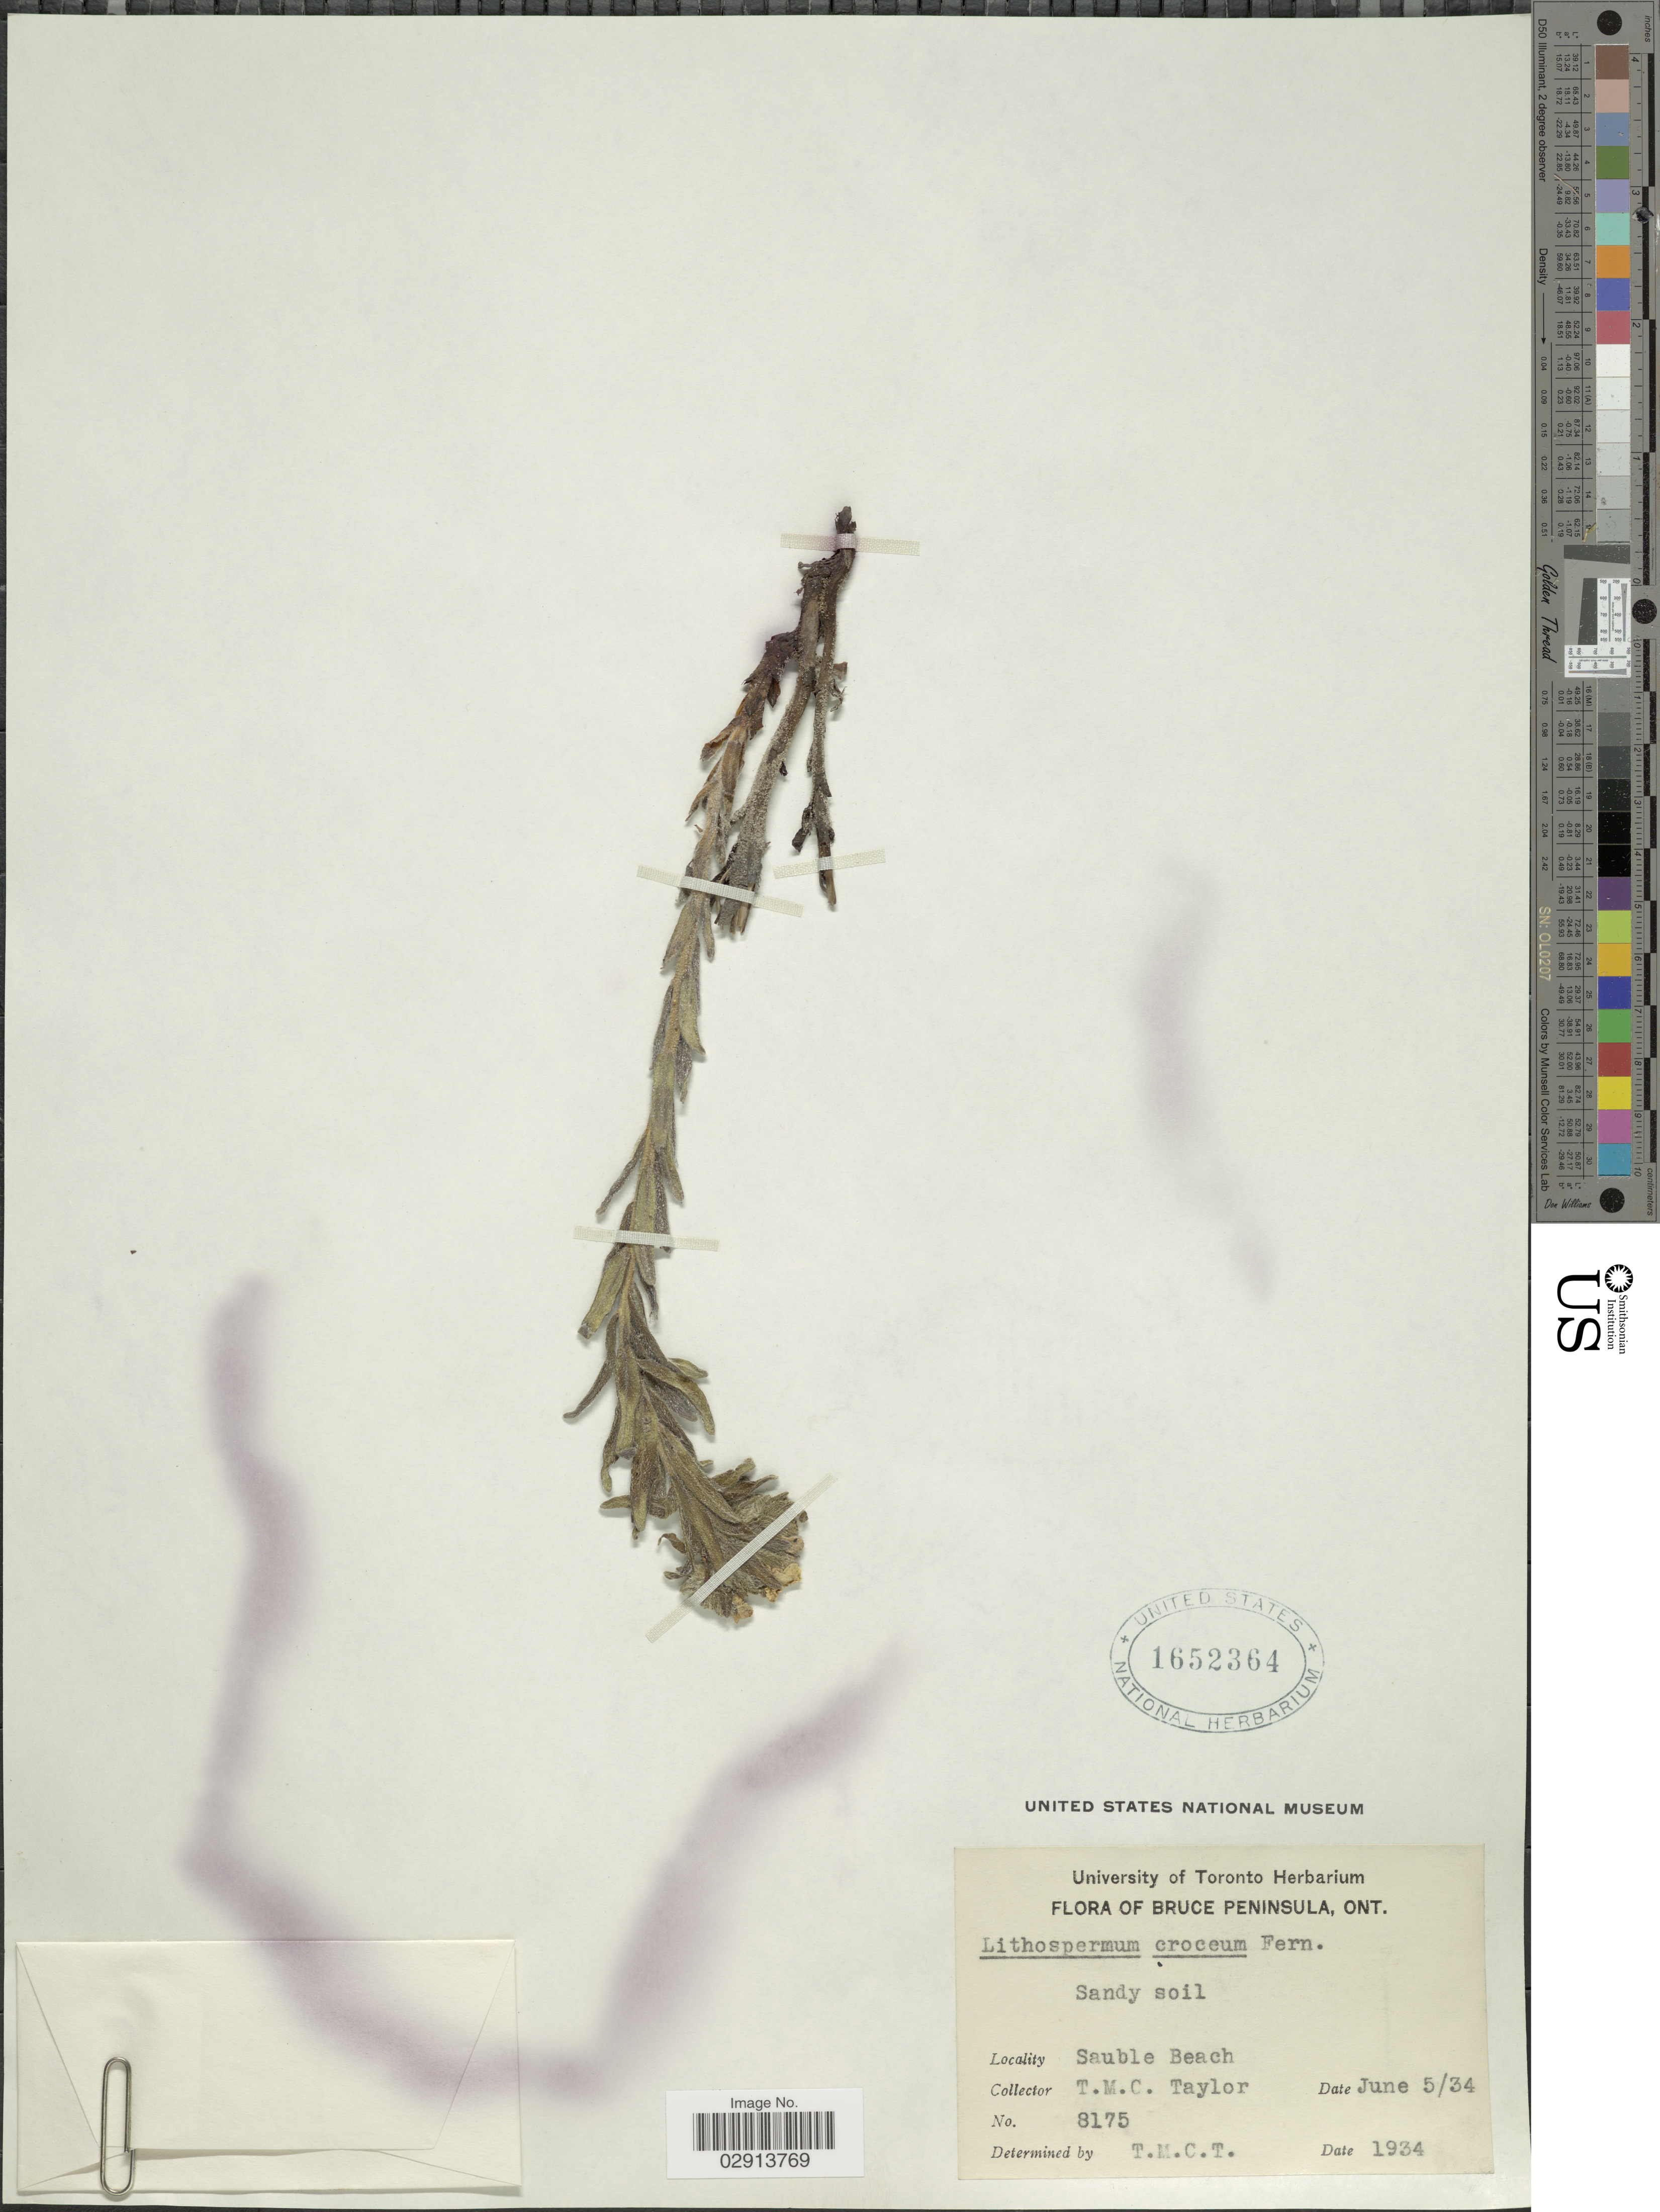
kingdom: Plantae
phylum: Tracheophyta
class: Magnoliopsida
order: Boraginales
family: Boraginaceae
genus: Lithospermum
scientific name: Lithospermum caroliniense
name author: (J.F. Gmel.) MacMill.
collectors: T. M. C. Taylor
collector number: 8175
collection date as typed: Transcribed d/m/y: 5/6/34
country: Canada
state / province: Ontario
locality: Bruce Peninsula. Sauble Beach. Sandy soil.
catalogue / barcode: US 1652364